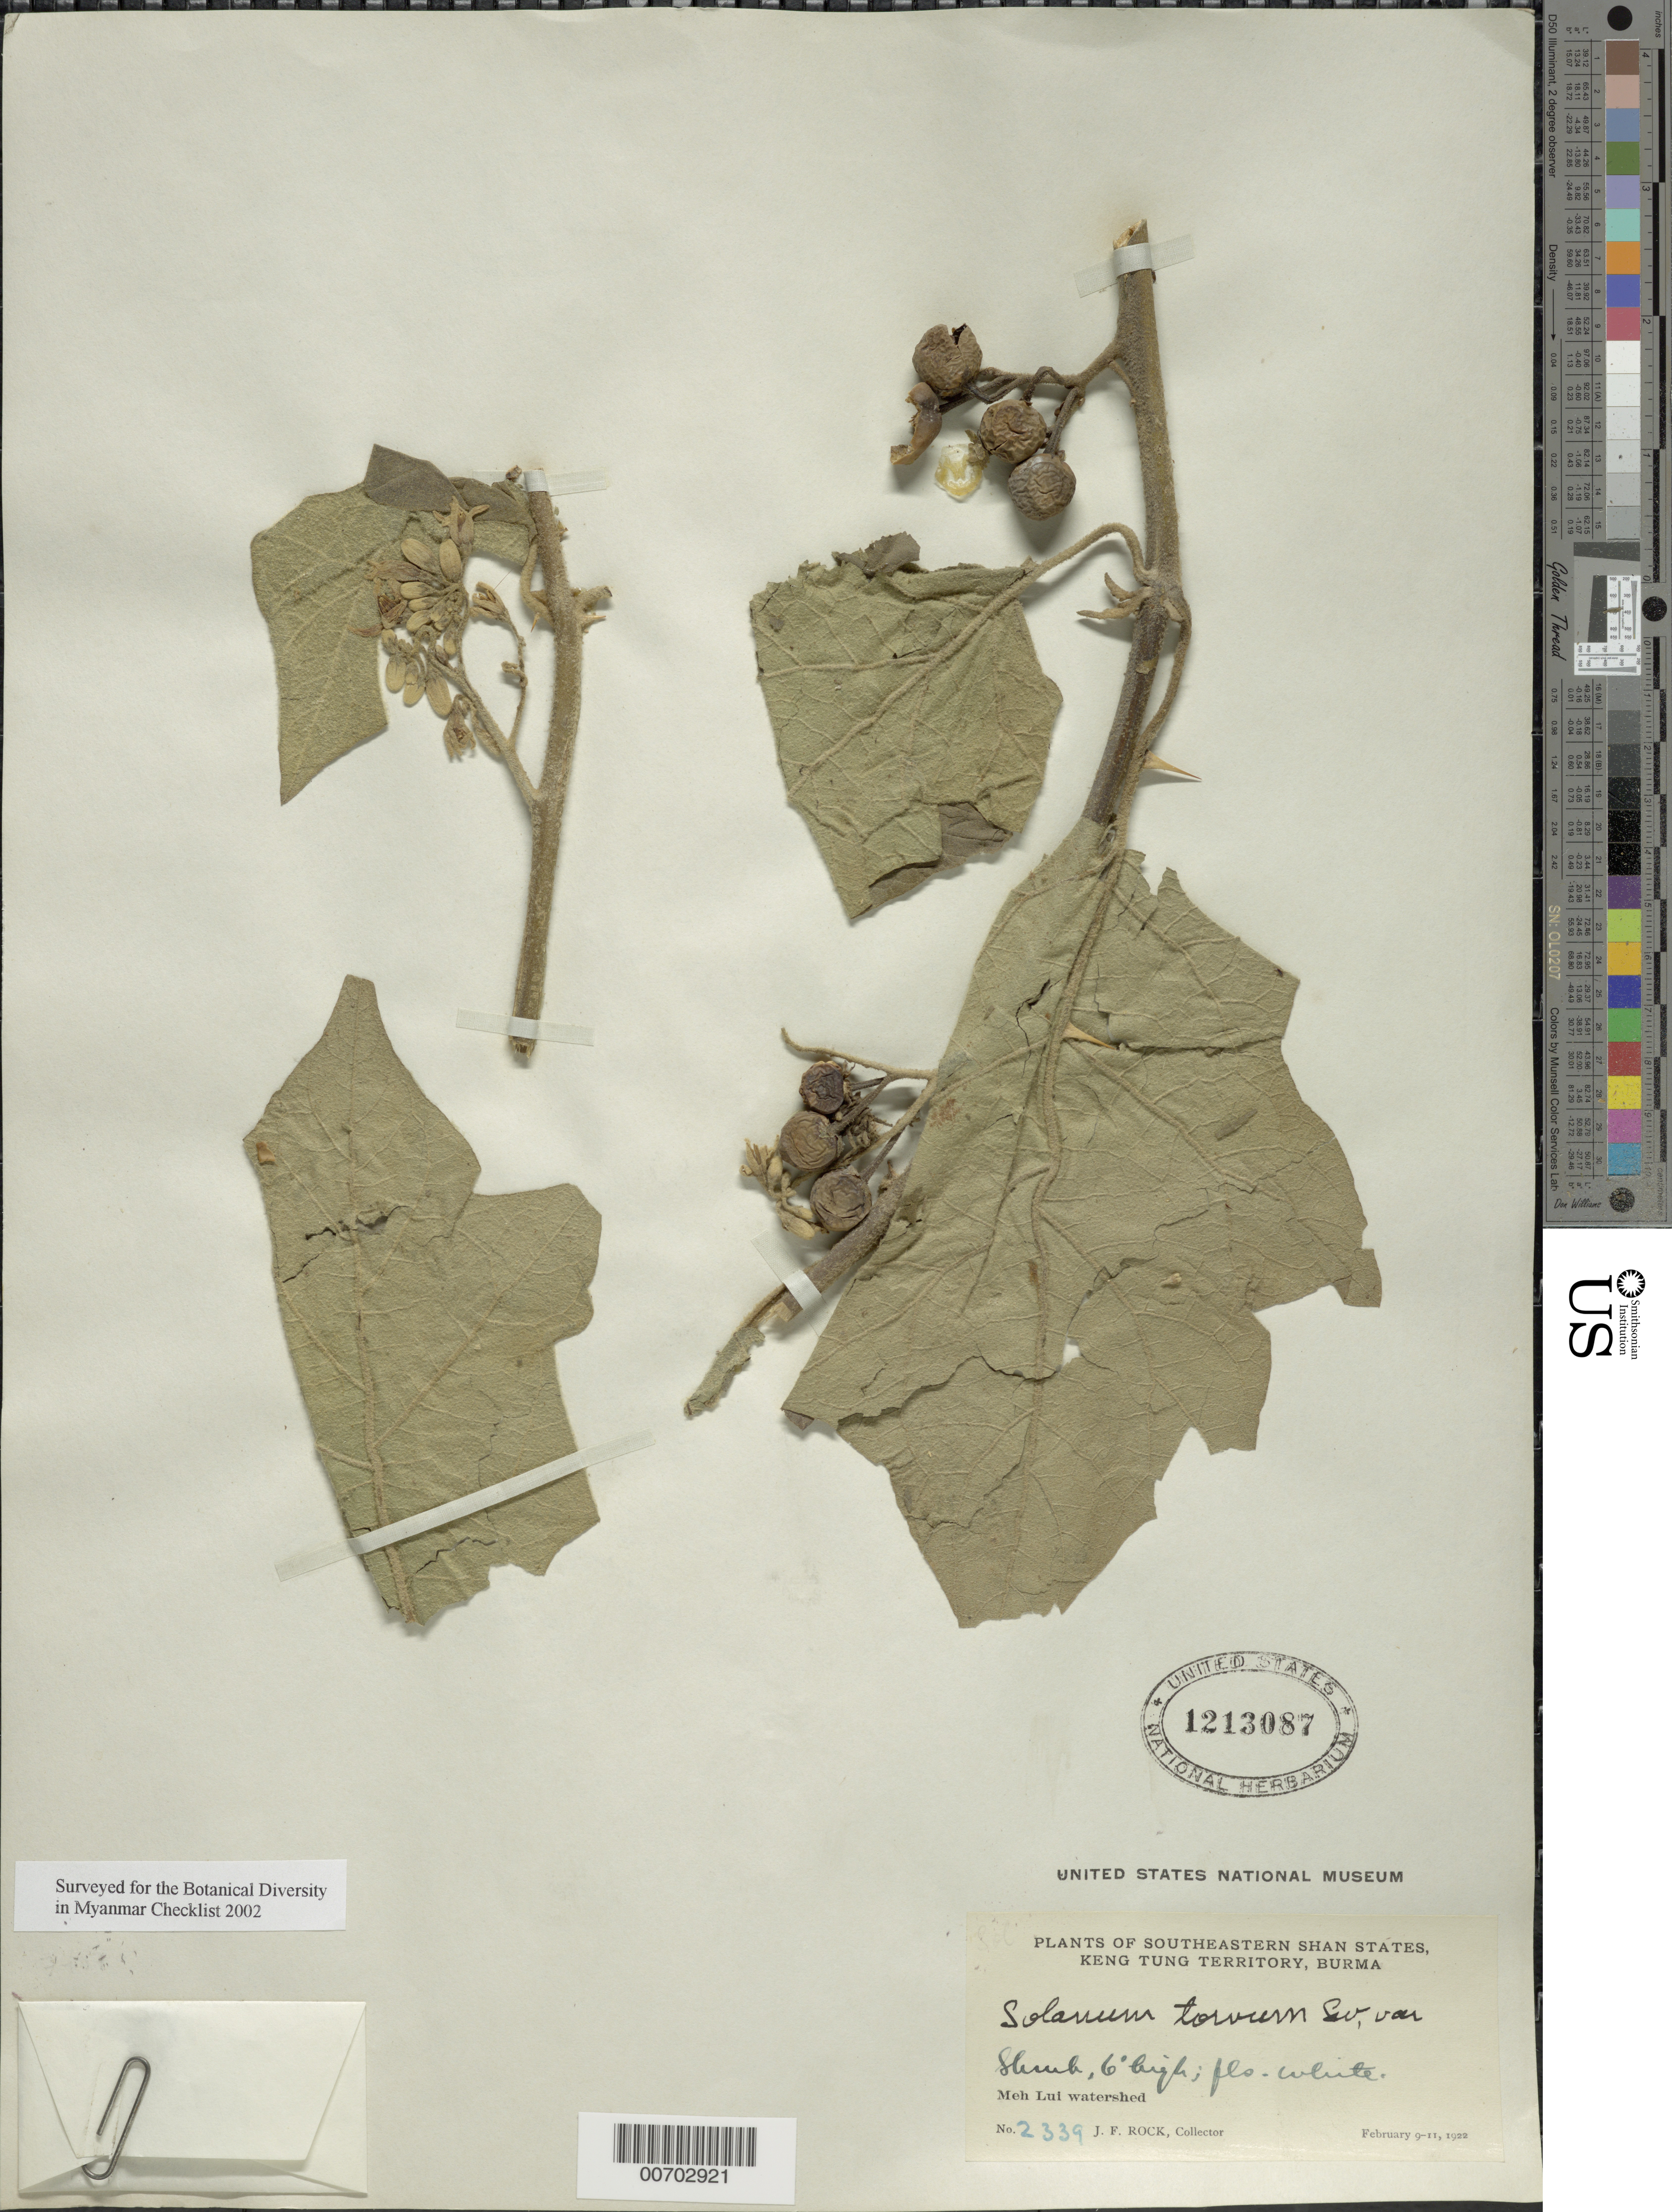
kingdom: Plantae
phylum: Tracheophyta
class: Magnoliopsida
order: Solanales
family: Solanaceae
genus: Solanum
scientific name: Solanum torvum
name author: Sw.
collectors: J. F. Rock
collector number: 2339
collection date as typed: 09 Feb 1922 to 11 Feb 1922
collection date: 1922-02-09/1922-02-11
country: Myanmar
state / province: Shan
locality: Southeastern Shan States, Keng Tung Terr., Meh Lui, watershed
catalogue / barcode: US 1213087